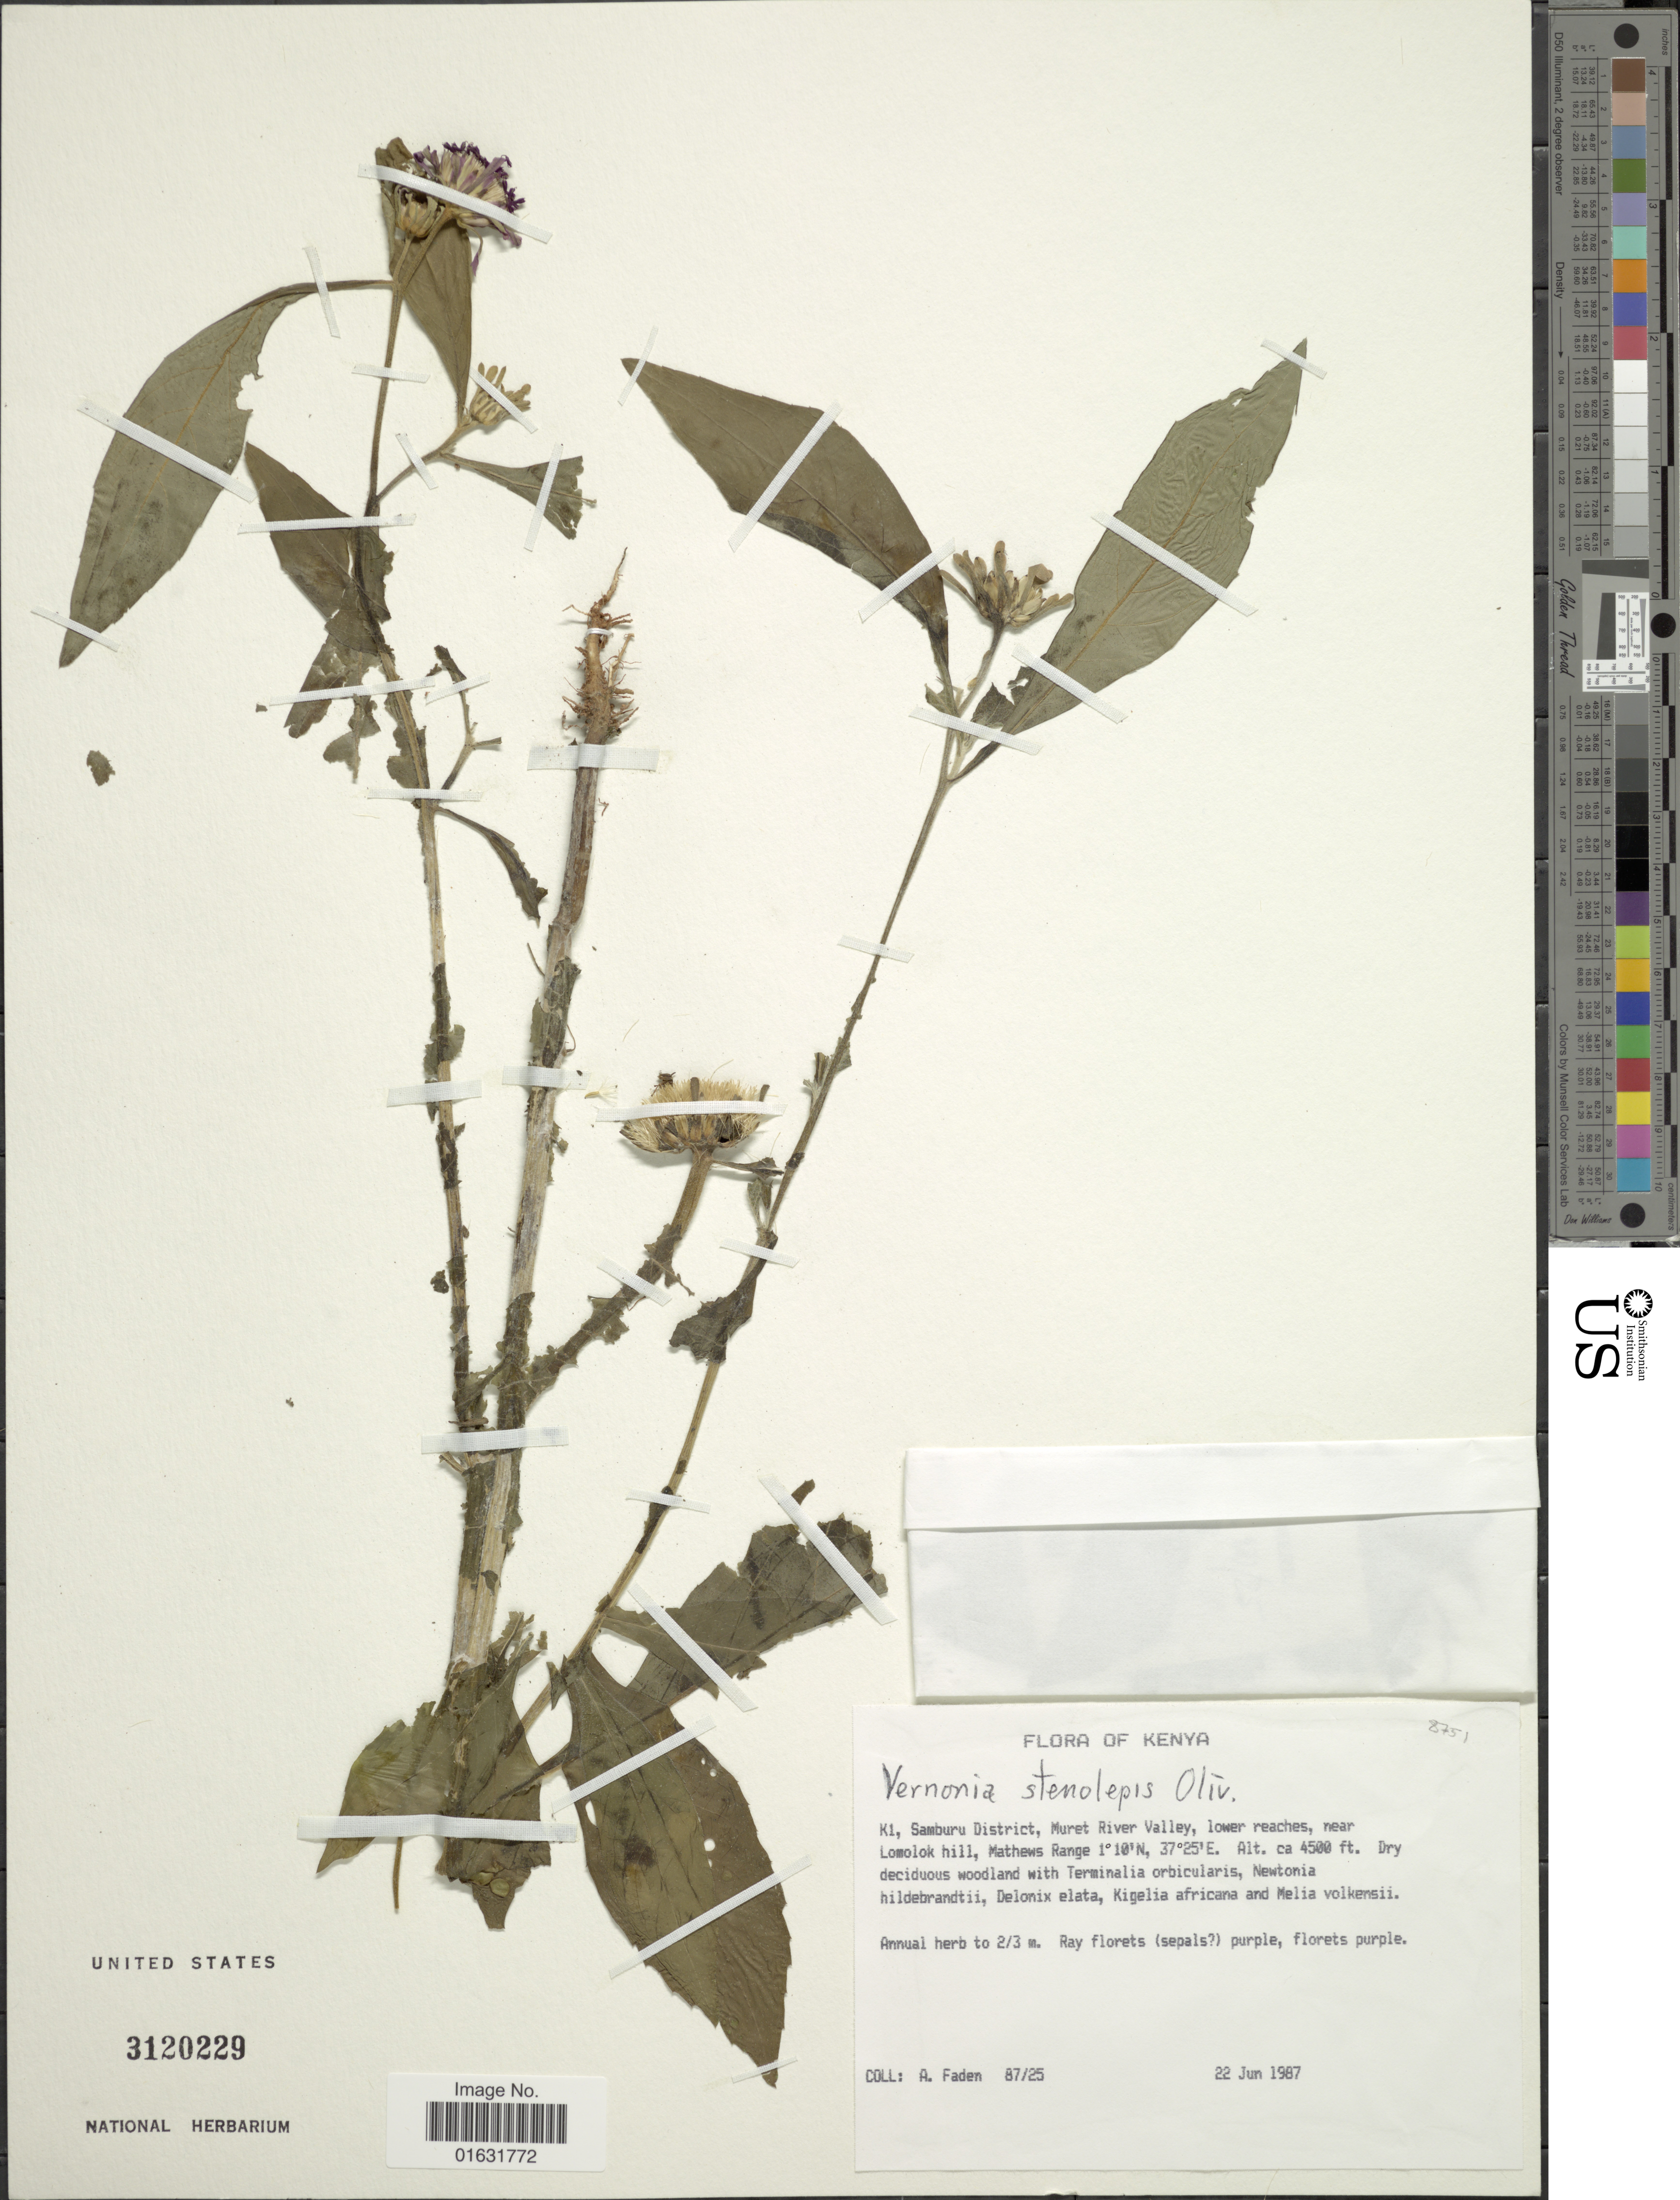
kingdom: Plantae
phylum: Tracheophyta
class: Magnoliopsida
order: Asterales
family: Asteraceae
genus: Baccharoides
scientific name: Baccharoides anthelmintica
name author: (L.) Moench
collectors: A. J. Faden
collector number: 87/25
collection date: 1987-06-22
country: Kenya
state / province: Samburu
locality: Samburu District, Muret River Valley, near Lomolok hill, Mathews Range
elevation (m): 1372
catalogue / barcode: US 3120229